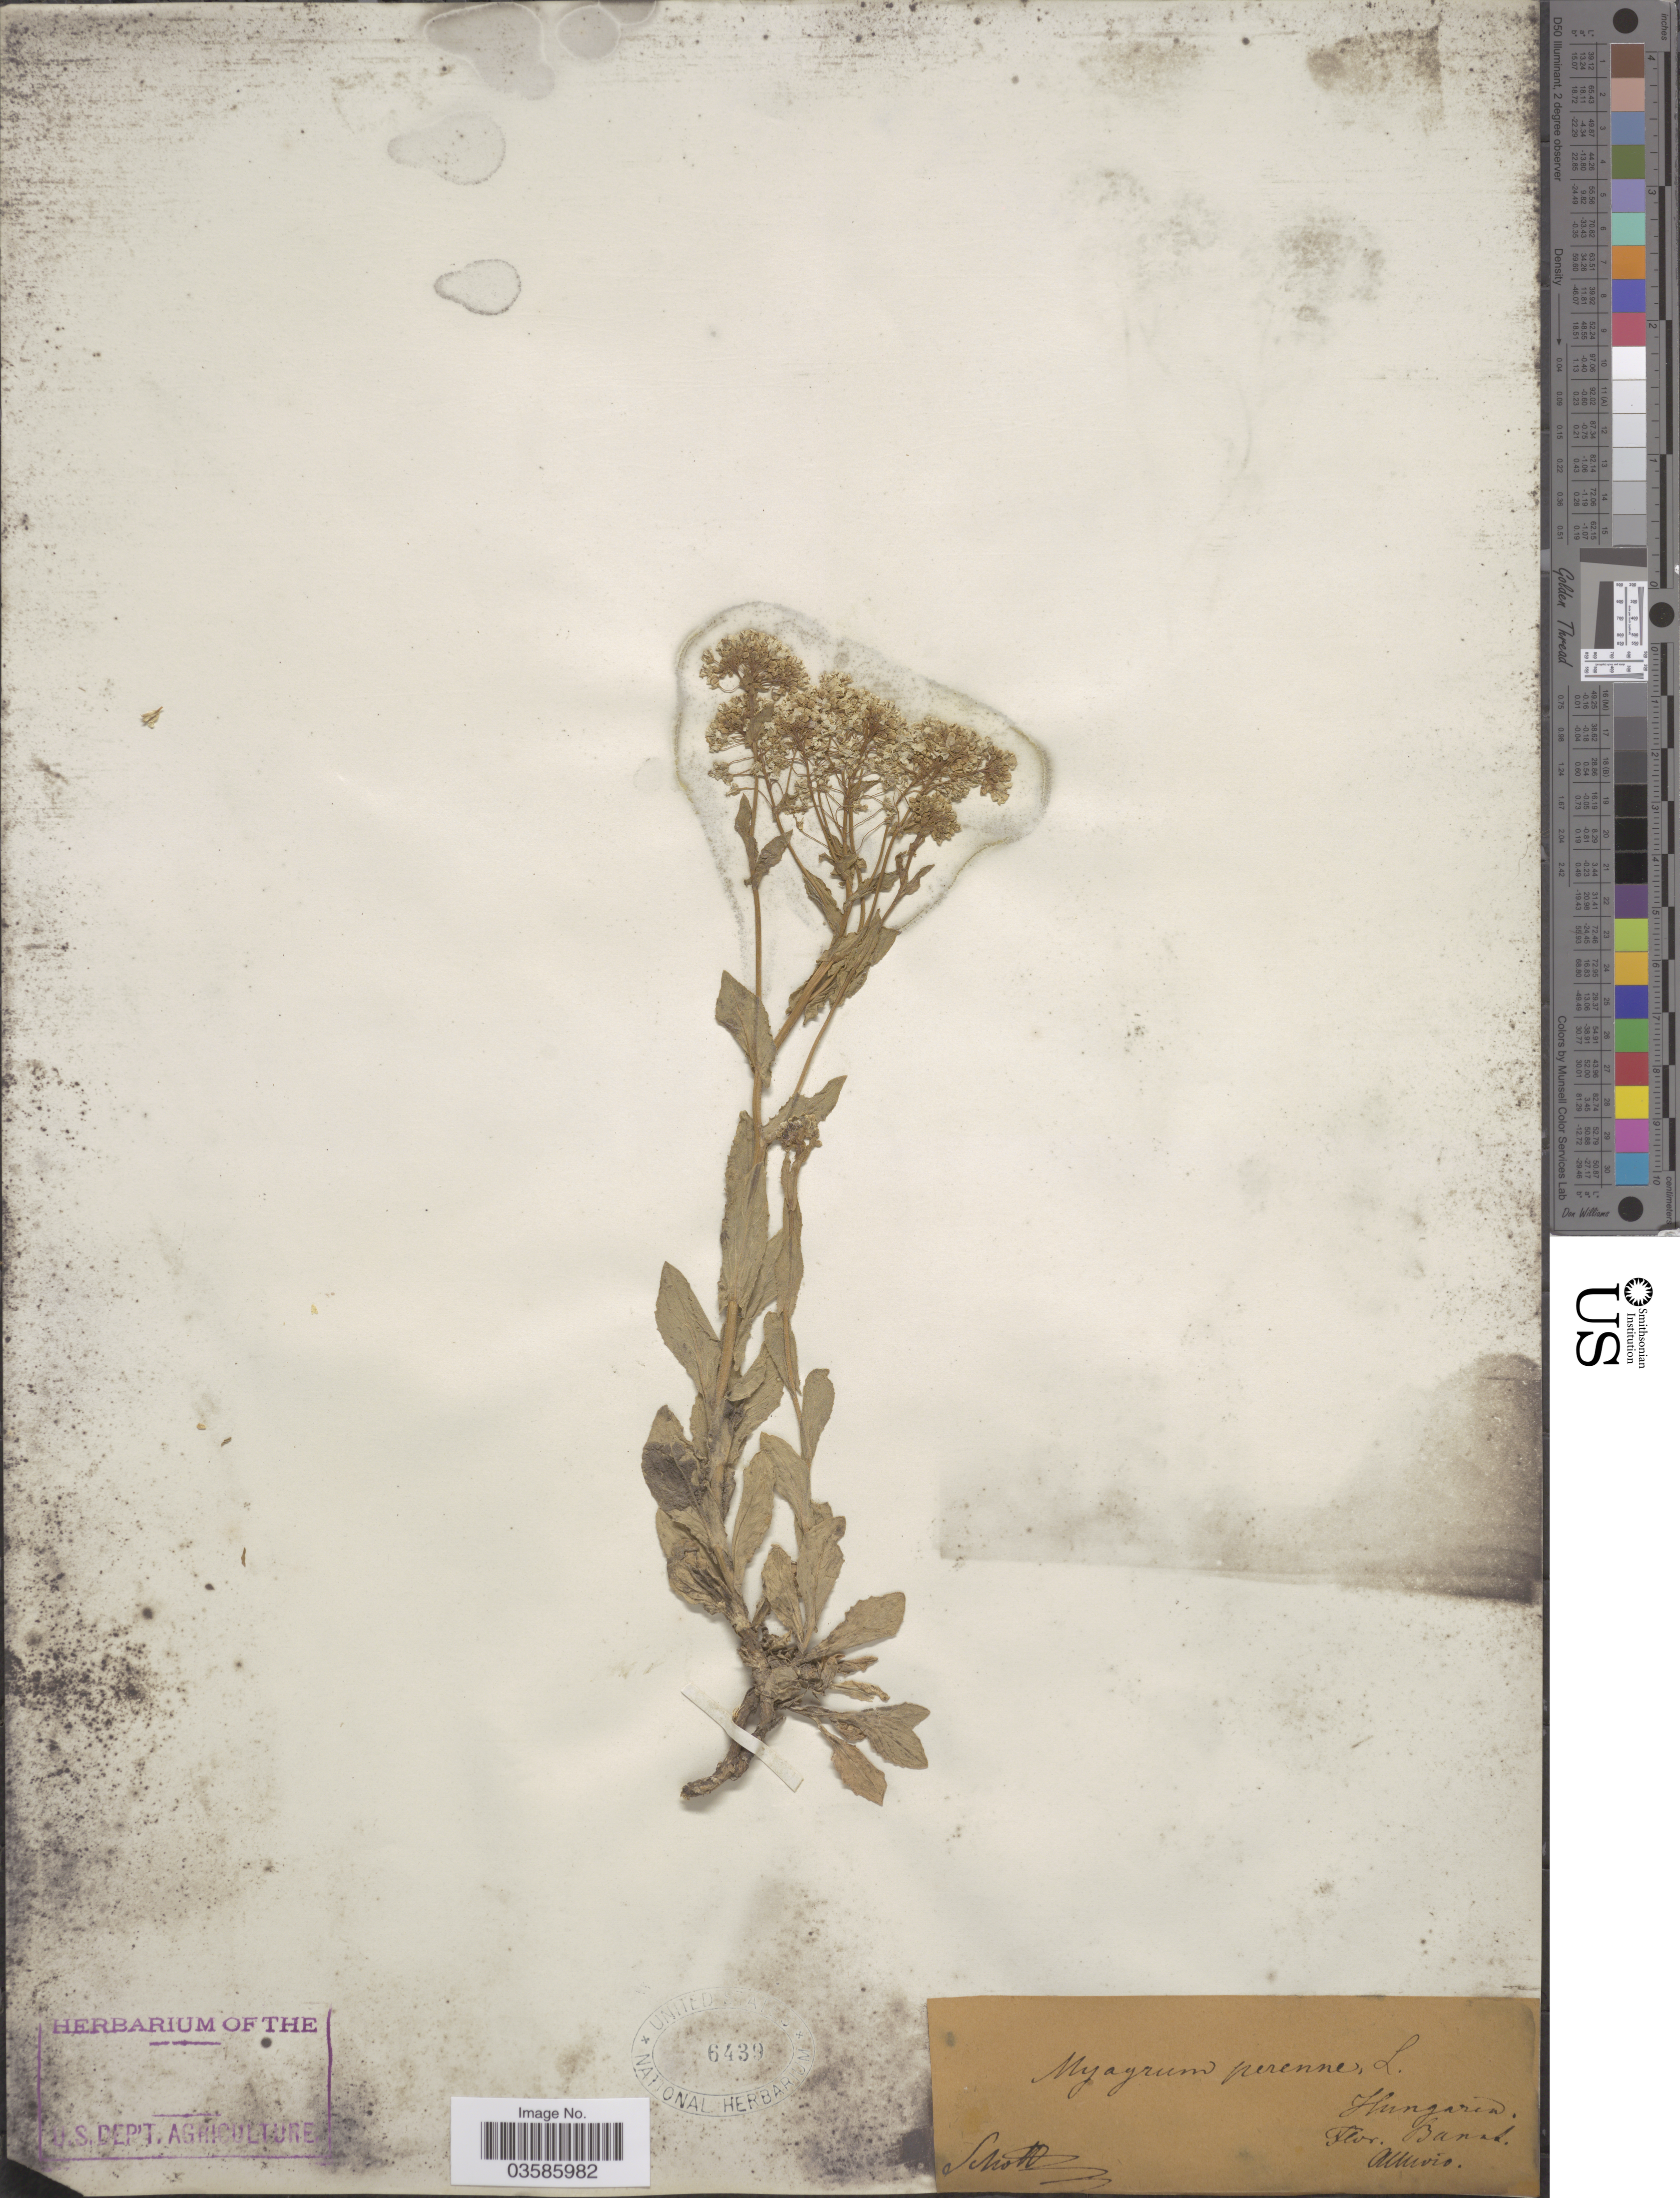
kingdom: Plantae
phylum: Tracheophyta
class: Magnoliopsida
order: Brassicales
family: Brassicaceae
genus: Rapistrum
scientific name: Rapistrum perenne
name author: (L.) All.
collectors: -. Schottz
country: Hungary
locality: Hungarica. Banat.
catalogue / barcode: US 6439